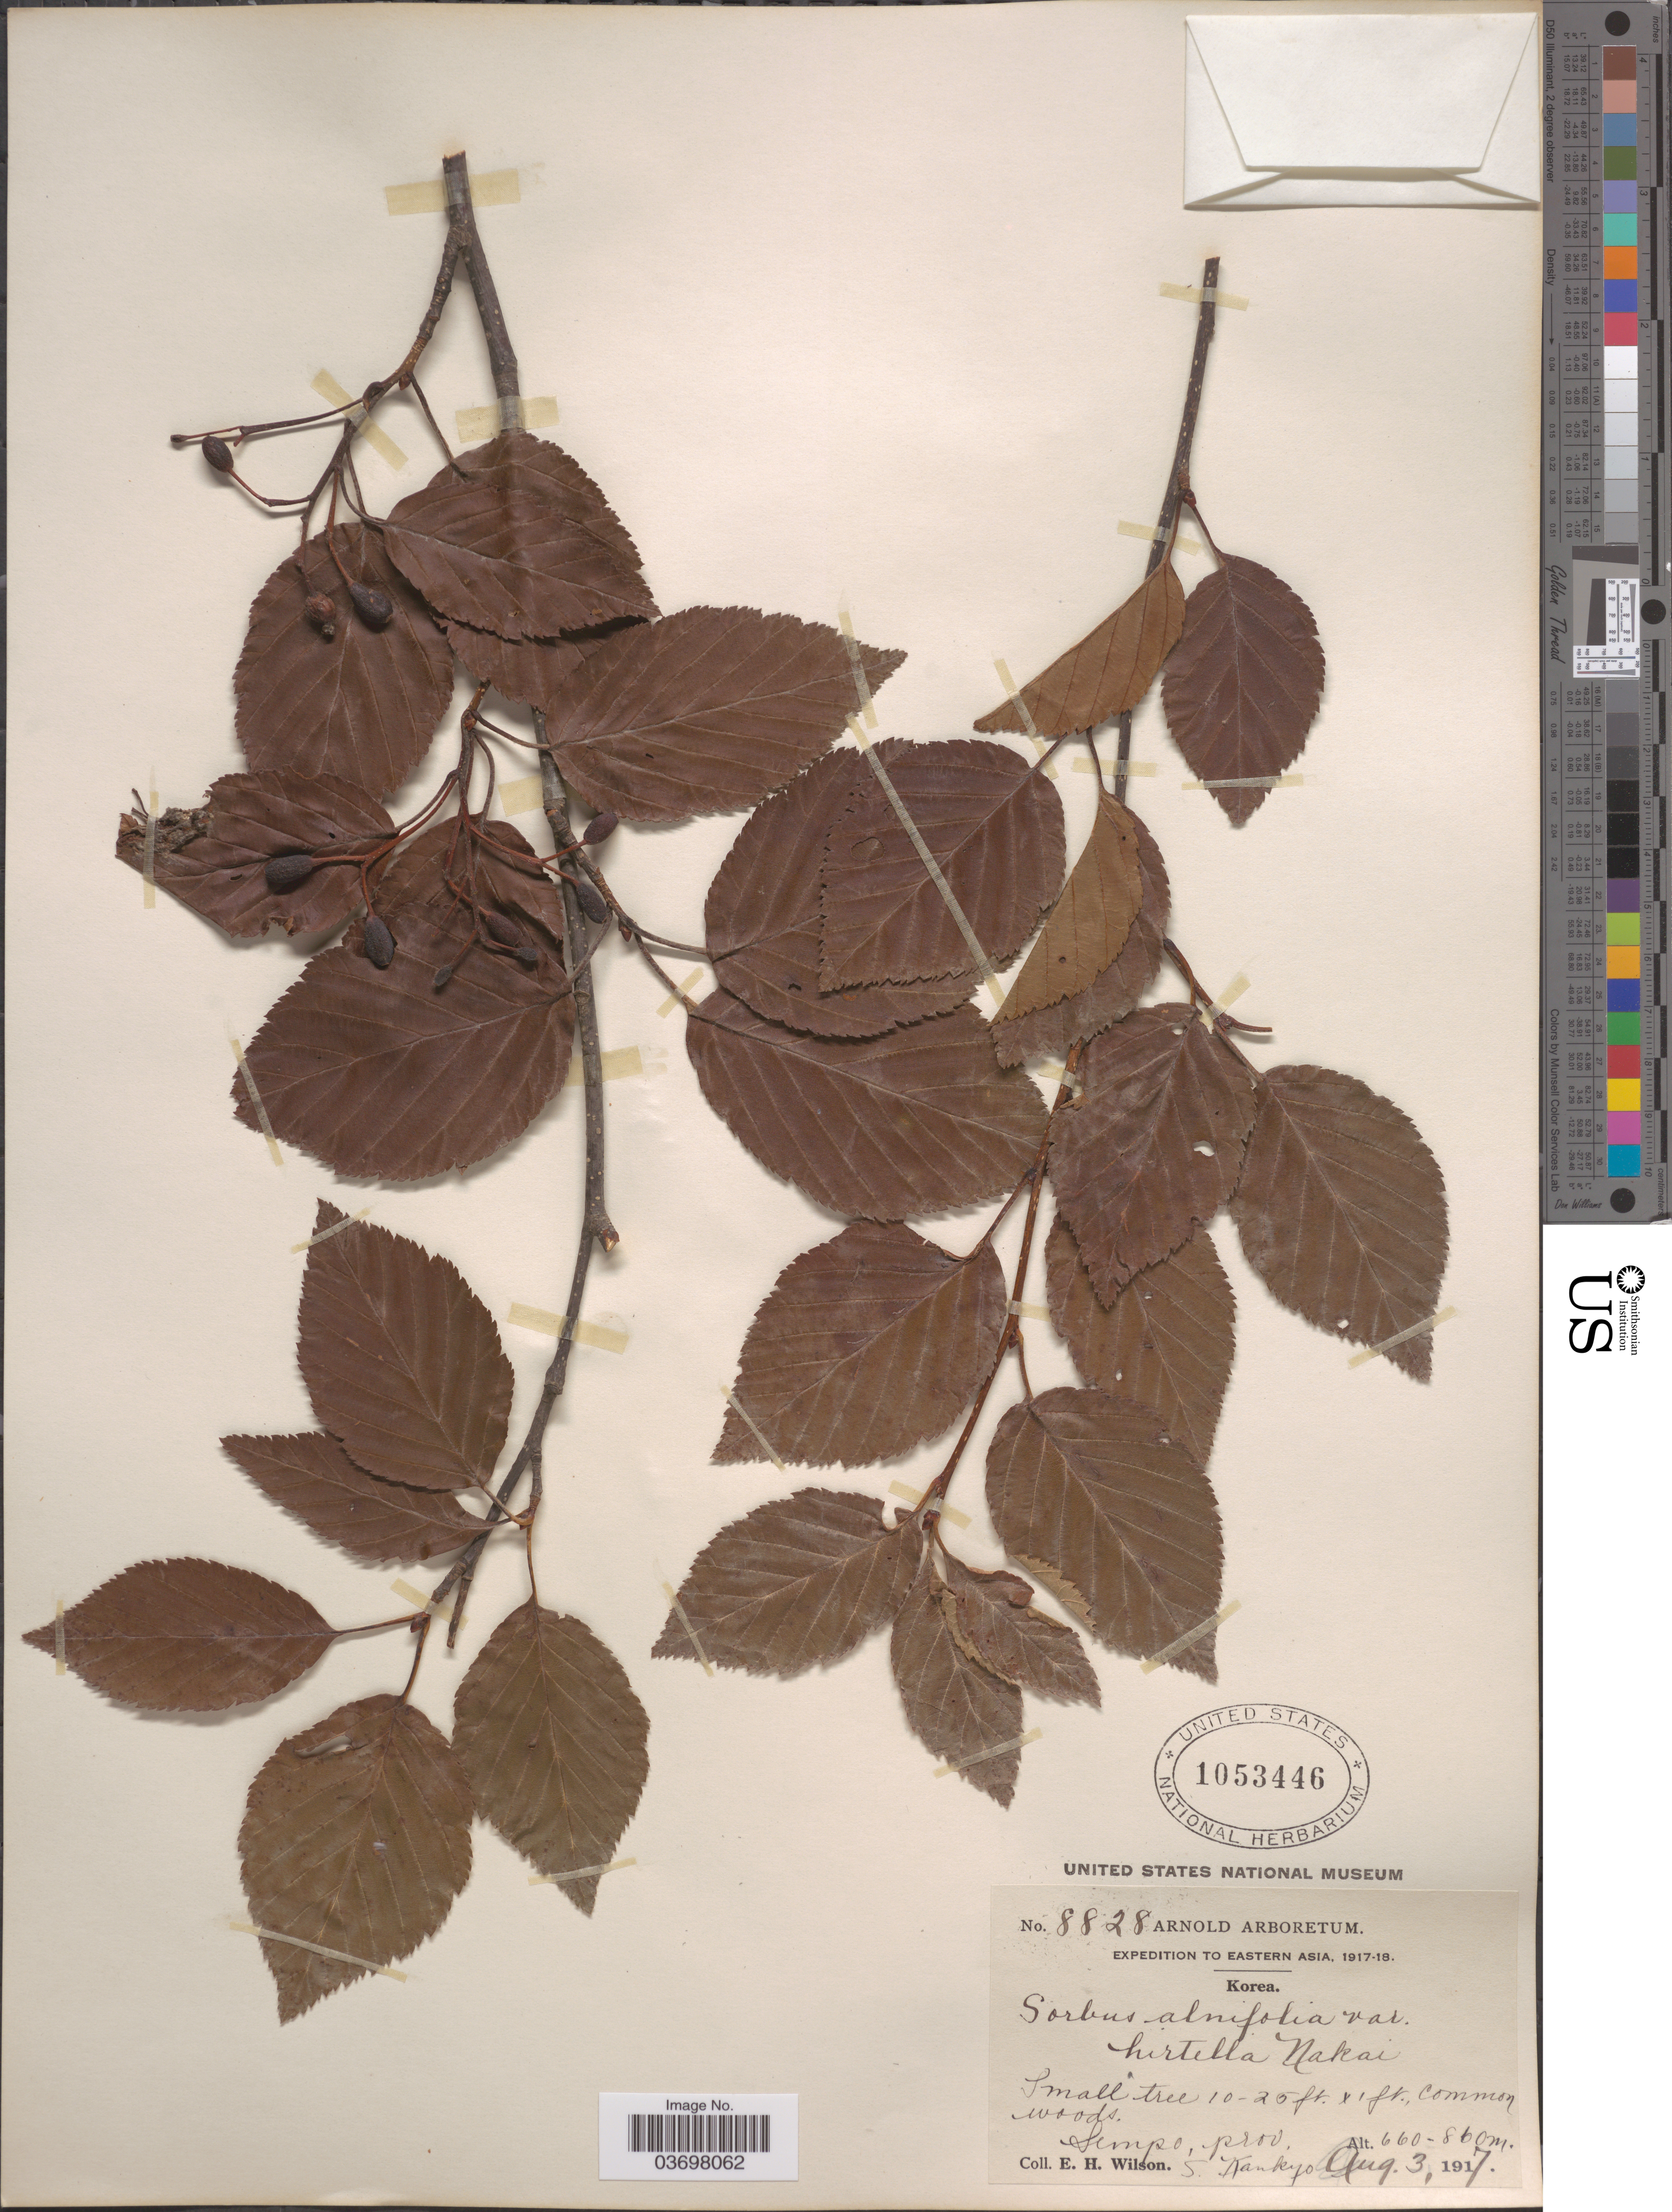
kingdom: Plantae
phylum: Tracheophyta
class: Magnoliopsida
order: Rosales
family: Rosaceae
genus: Sorbus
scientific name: Sorbus alnifolia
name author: (Siebold & Zucc.) K. Koch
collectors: E. Wilson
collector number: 8828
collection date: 1917-08-03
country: North Korea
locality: Simpo, prov. S. Kankyo.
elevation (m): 660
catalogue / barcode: US 1053446